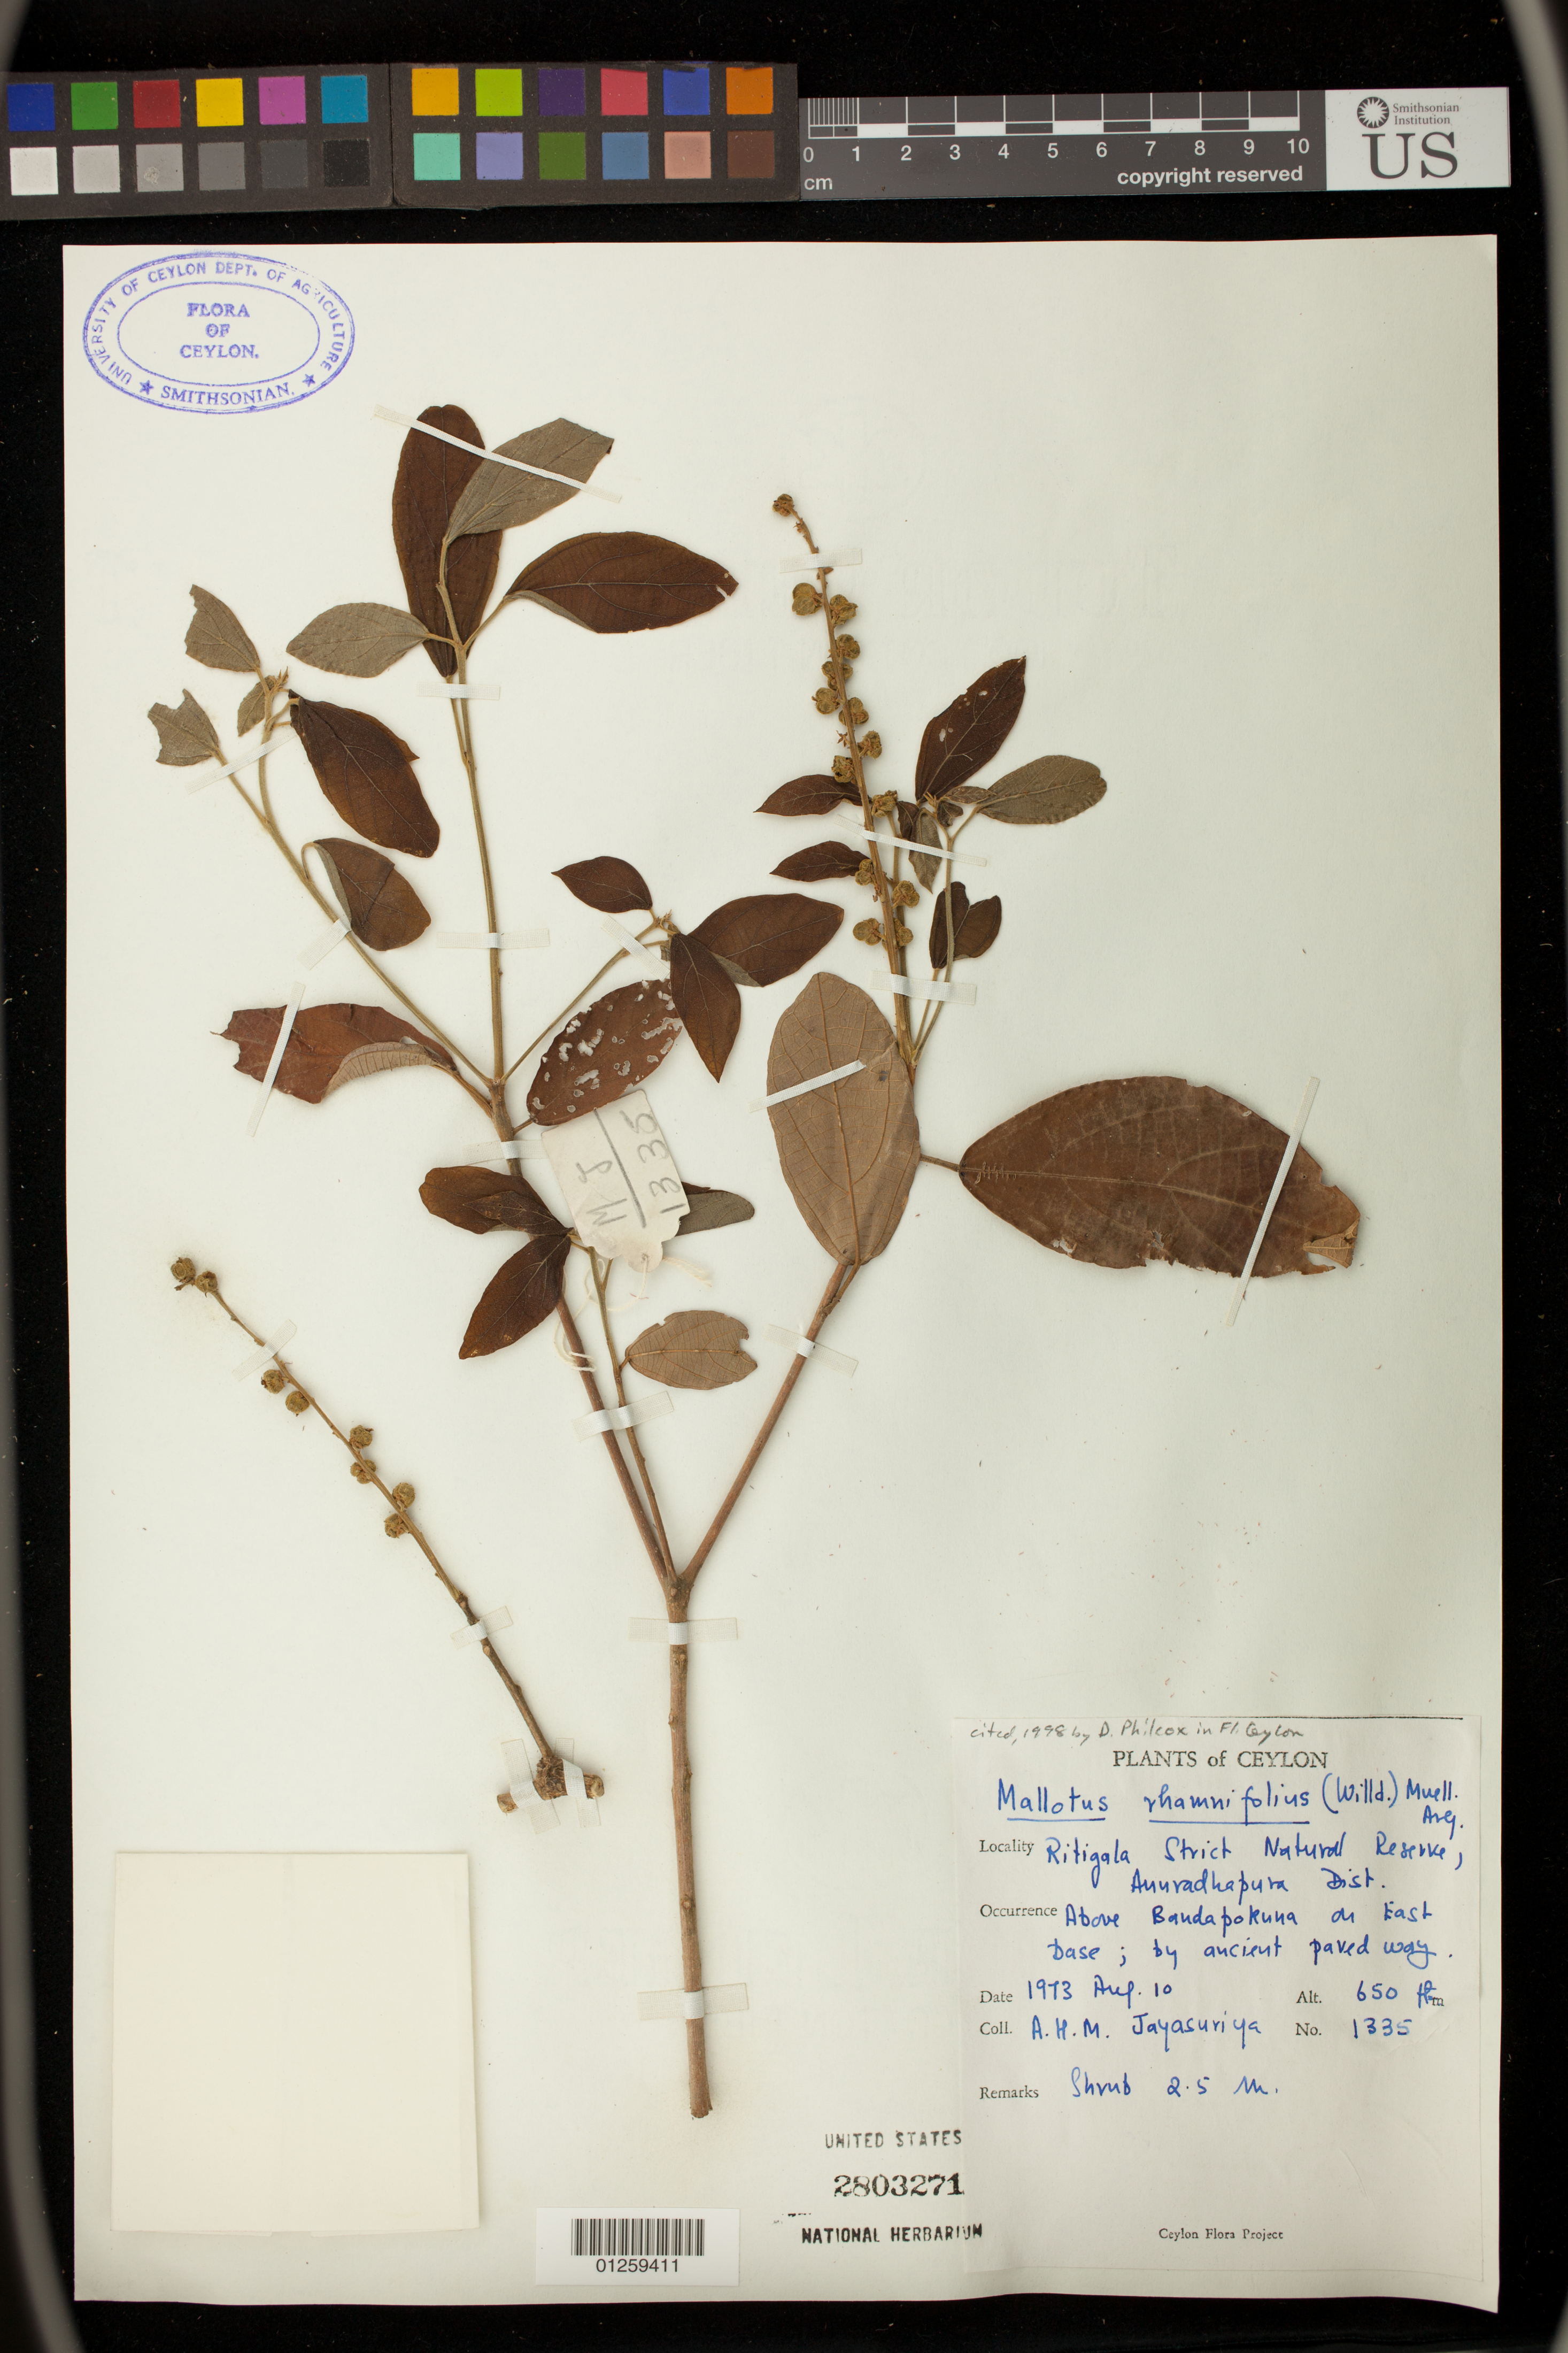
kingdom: Plantae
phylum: Tracheophyta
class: Magnoliopsida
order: Malpighiales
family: Euphorbiaceae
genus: Mallotus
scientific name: Mallotus rhamnifolius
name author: (Willd.) Müll. Arg.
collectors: A. H. Jayasuriya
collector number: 1335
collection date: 1973-08-10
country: Sri Lanka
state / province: North Central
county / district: Anuradhapura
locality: Ritigala Strict Natural Reserve. Above Bandapokuna on East base; by ancient paved way.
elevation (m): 198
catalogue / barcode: US 2803271